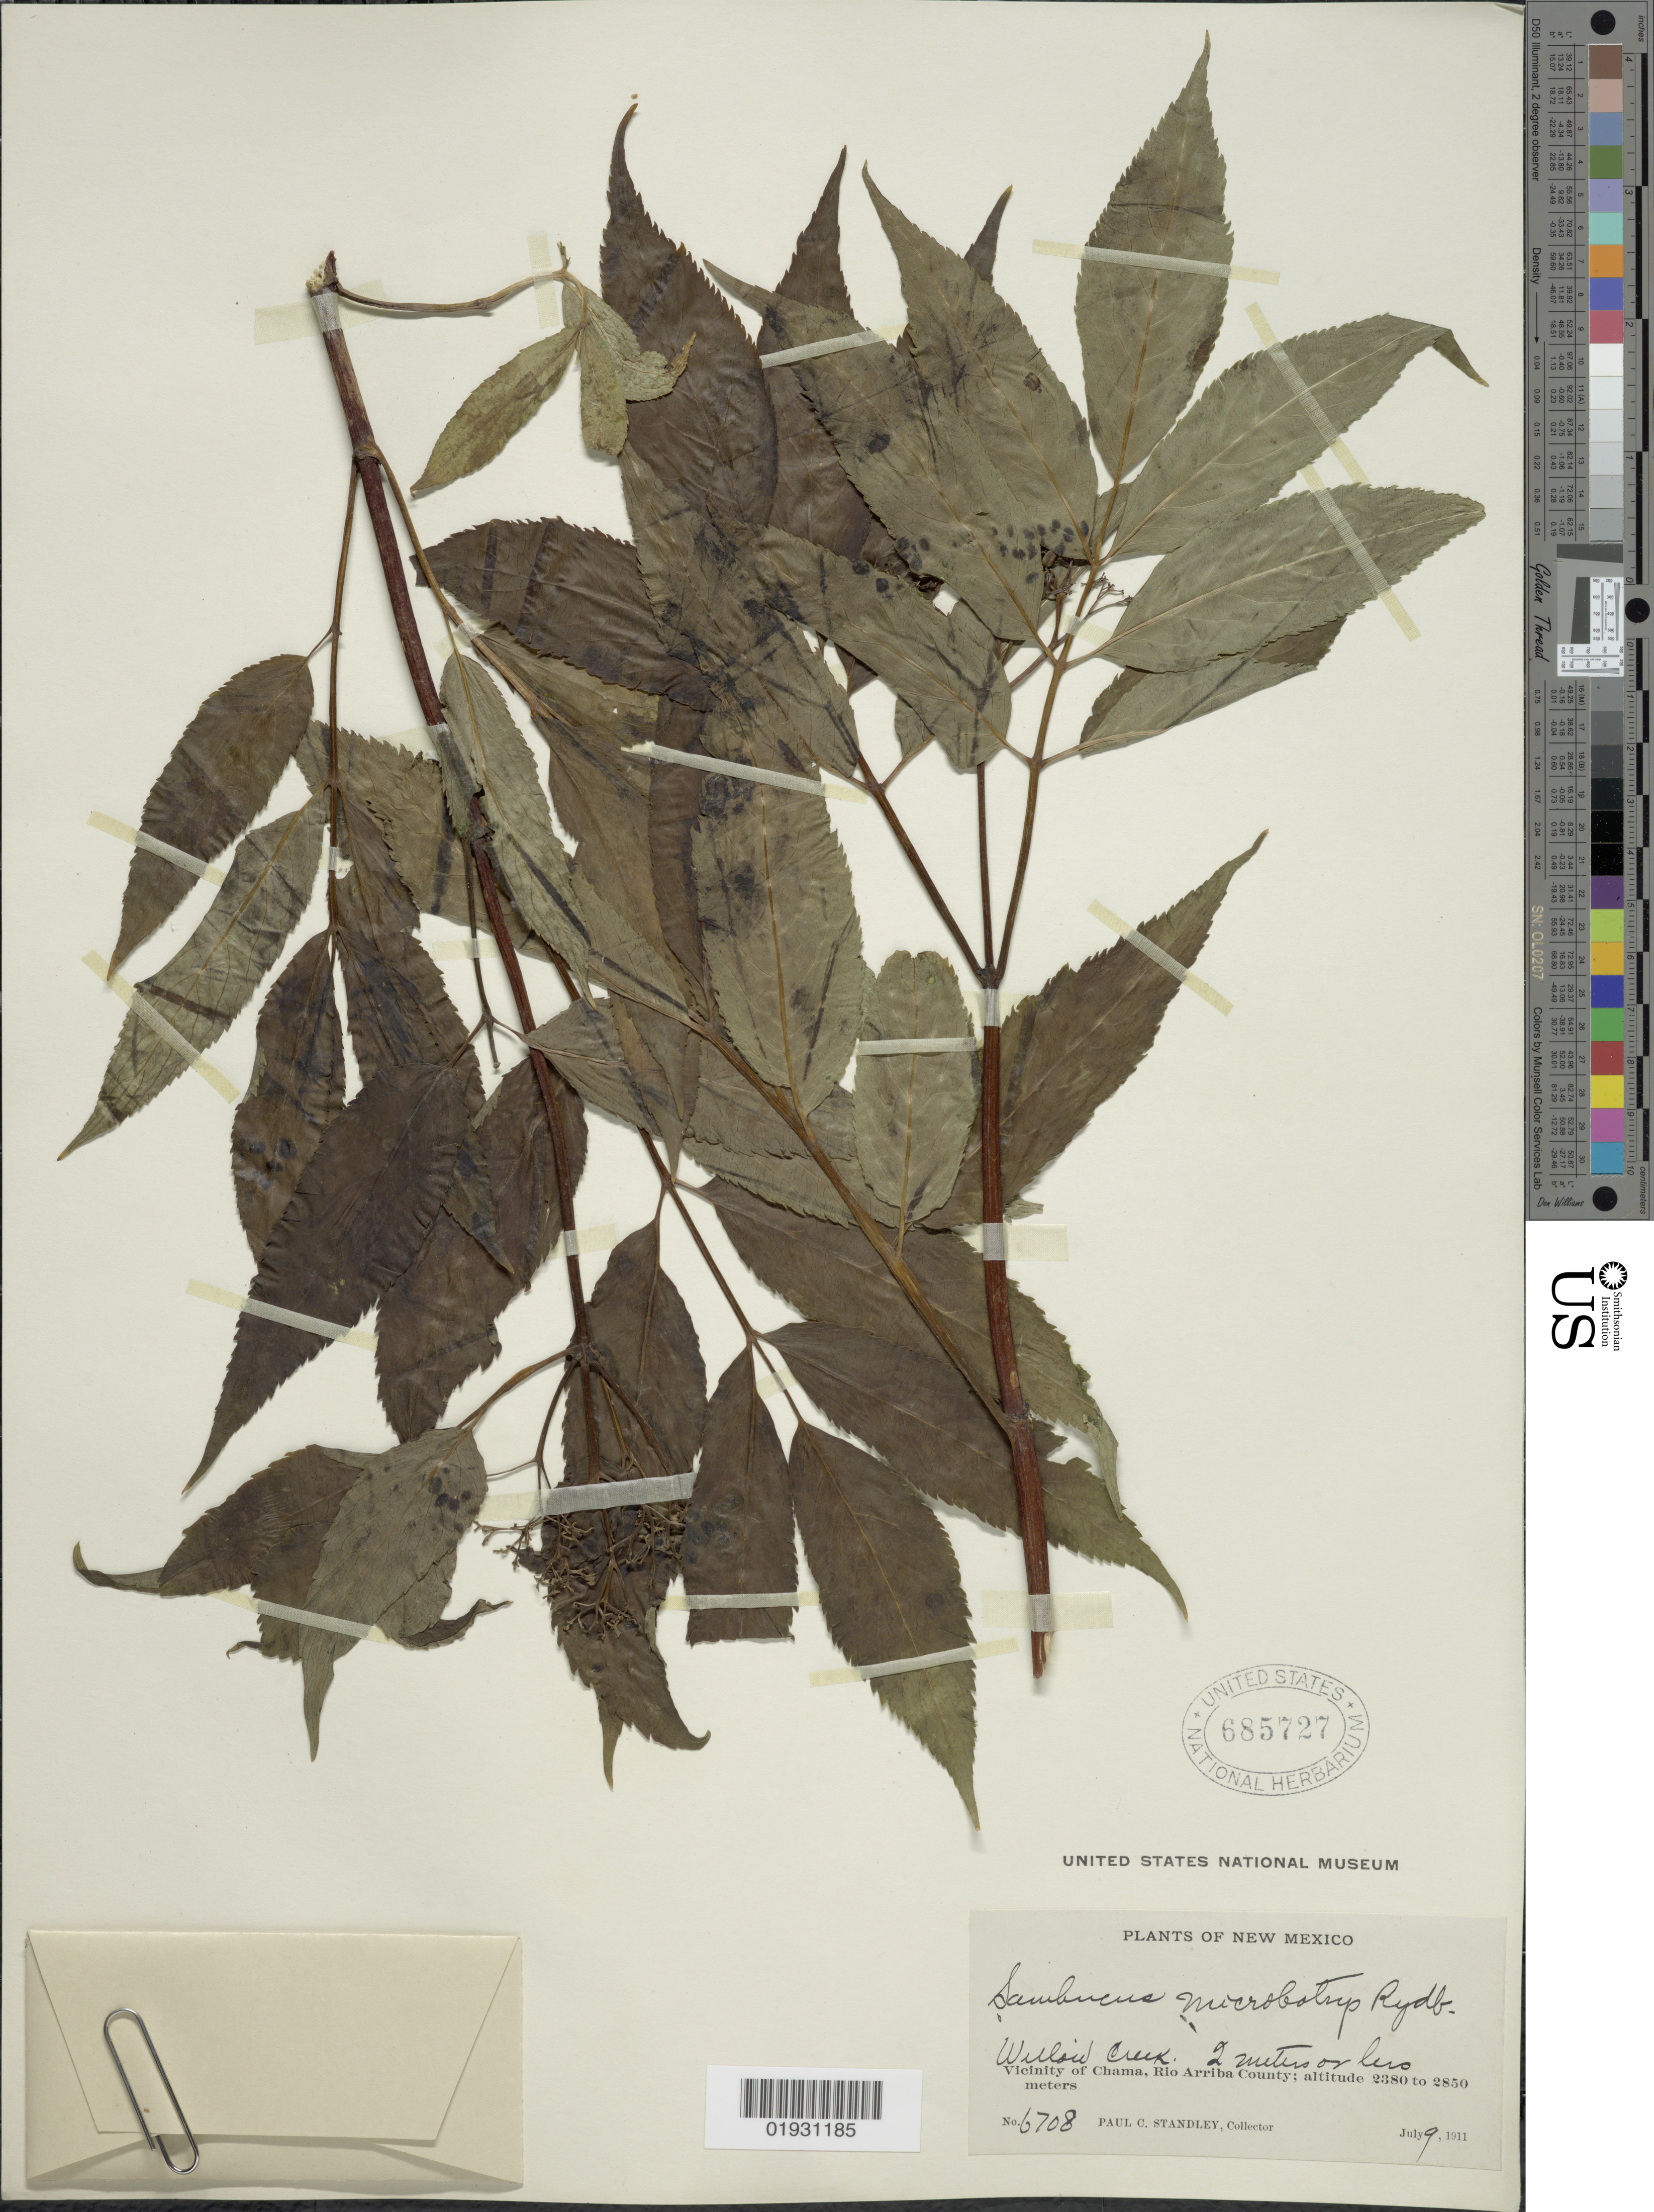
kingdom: Plantae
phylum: Tracheophyta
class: Magnoliopsida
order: Dipsacales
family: Viburnaceae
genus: Sambucus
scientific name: Sambucus microbotrys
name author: Rydb.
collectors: P. C. Standley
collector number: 6708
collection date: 1911-07-09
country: United States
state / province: New Mexico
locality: Willow Creek. Vicinity of Chama, Rio Arriba County.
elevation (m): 2380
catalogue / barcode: US 685727